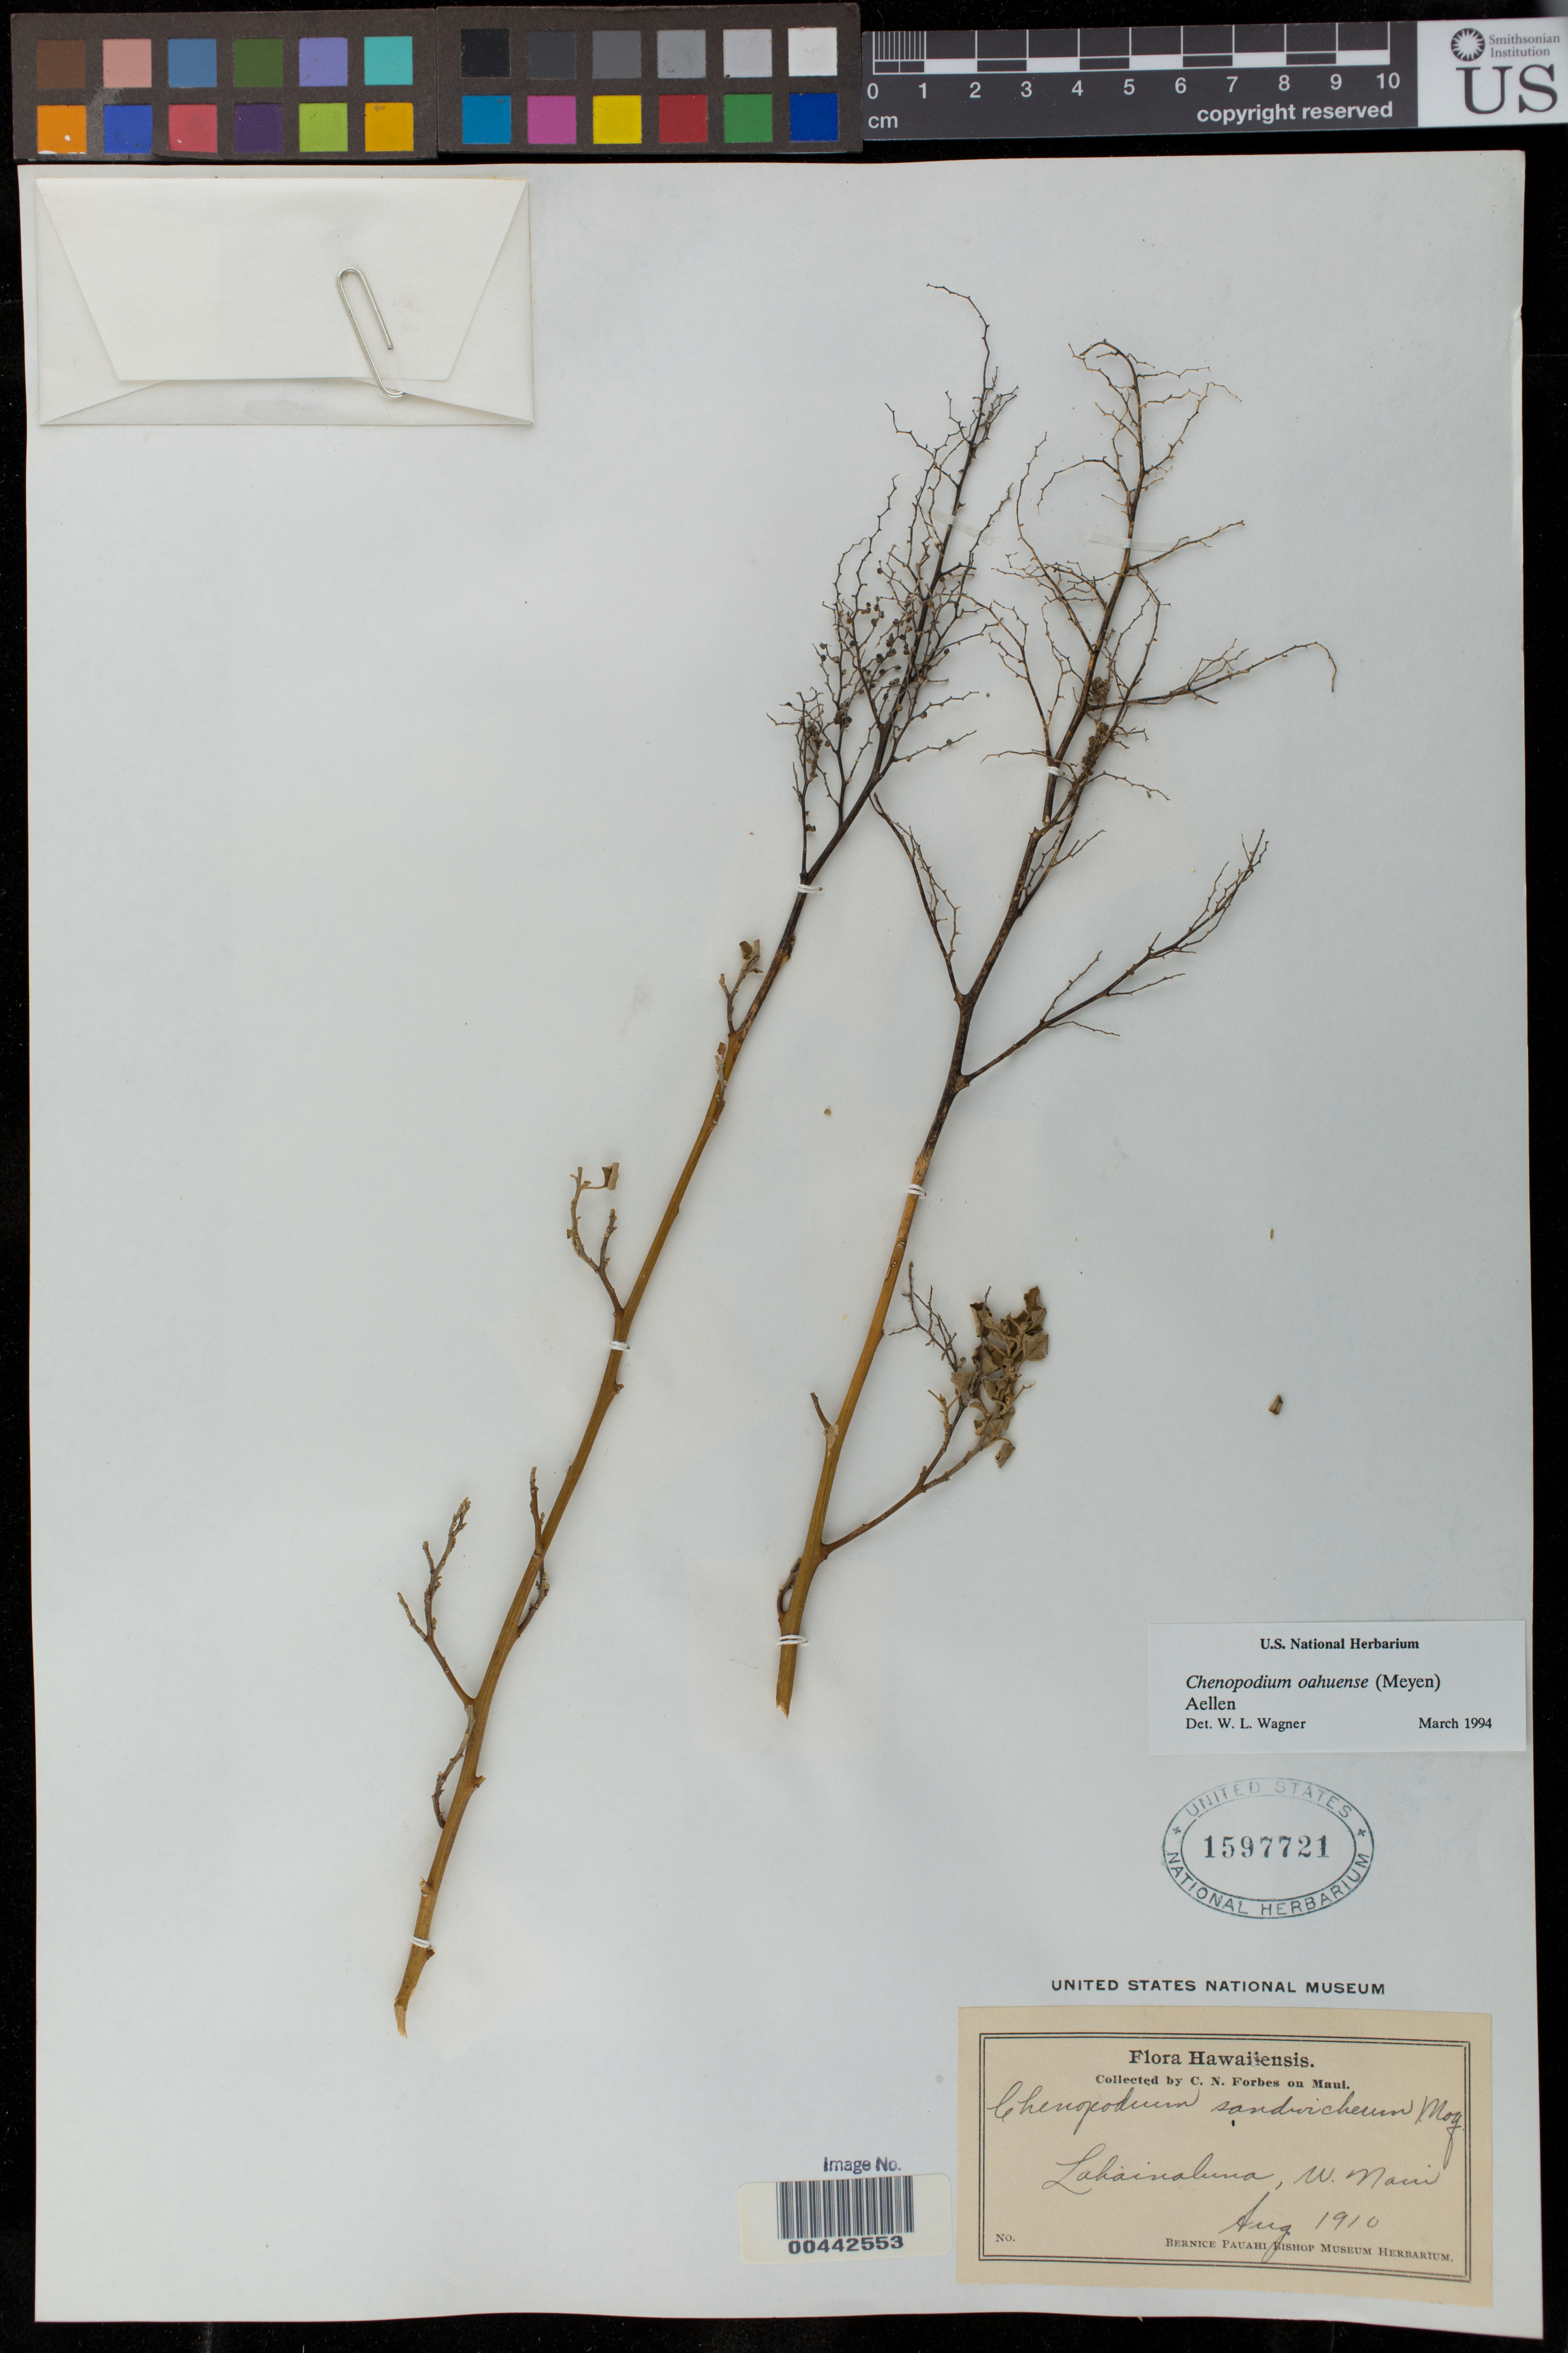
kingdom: Plantae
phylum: Tracheophyta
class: Magnoliopsida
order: Caryophyllales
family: Amaranthaceae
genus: Chenopodium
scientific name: Chenopodium oahuense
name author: (Meyen) Aellen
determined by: Wagner, W. L., (BOT), Smithsonian Institution - National Museum of Natural History (UNITED STATES)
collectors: C. N. Forbes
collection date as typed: Aug 1910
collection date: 1910-08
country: United States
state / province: Hawaii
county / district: Maui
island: Maui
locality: Lahainaluna, W. Maui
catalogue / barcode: US 1597721